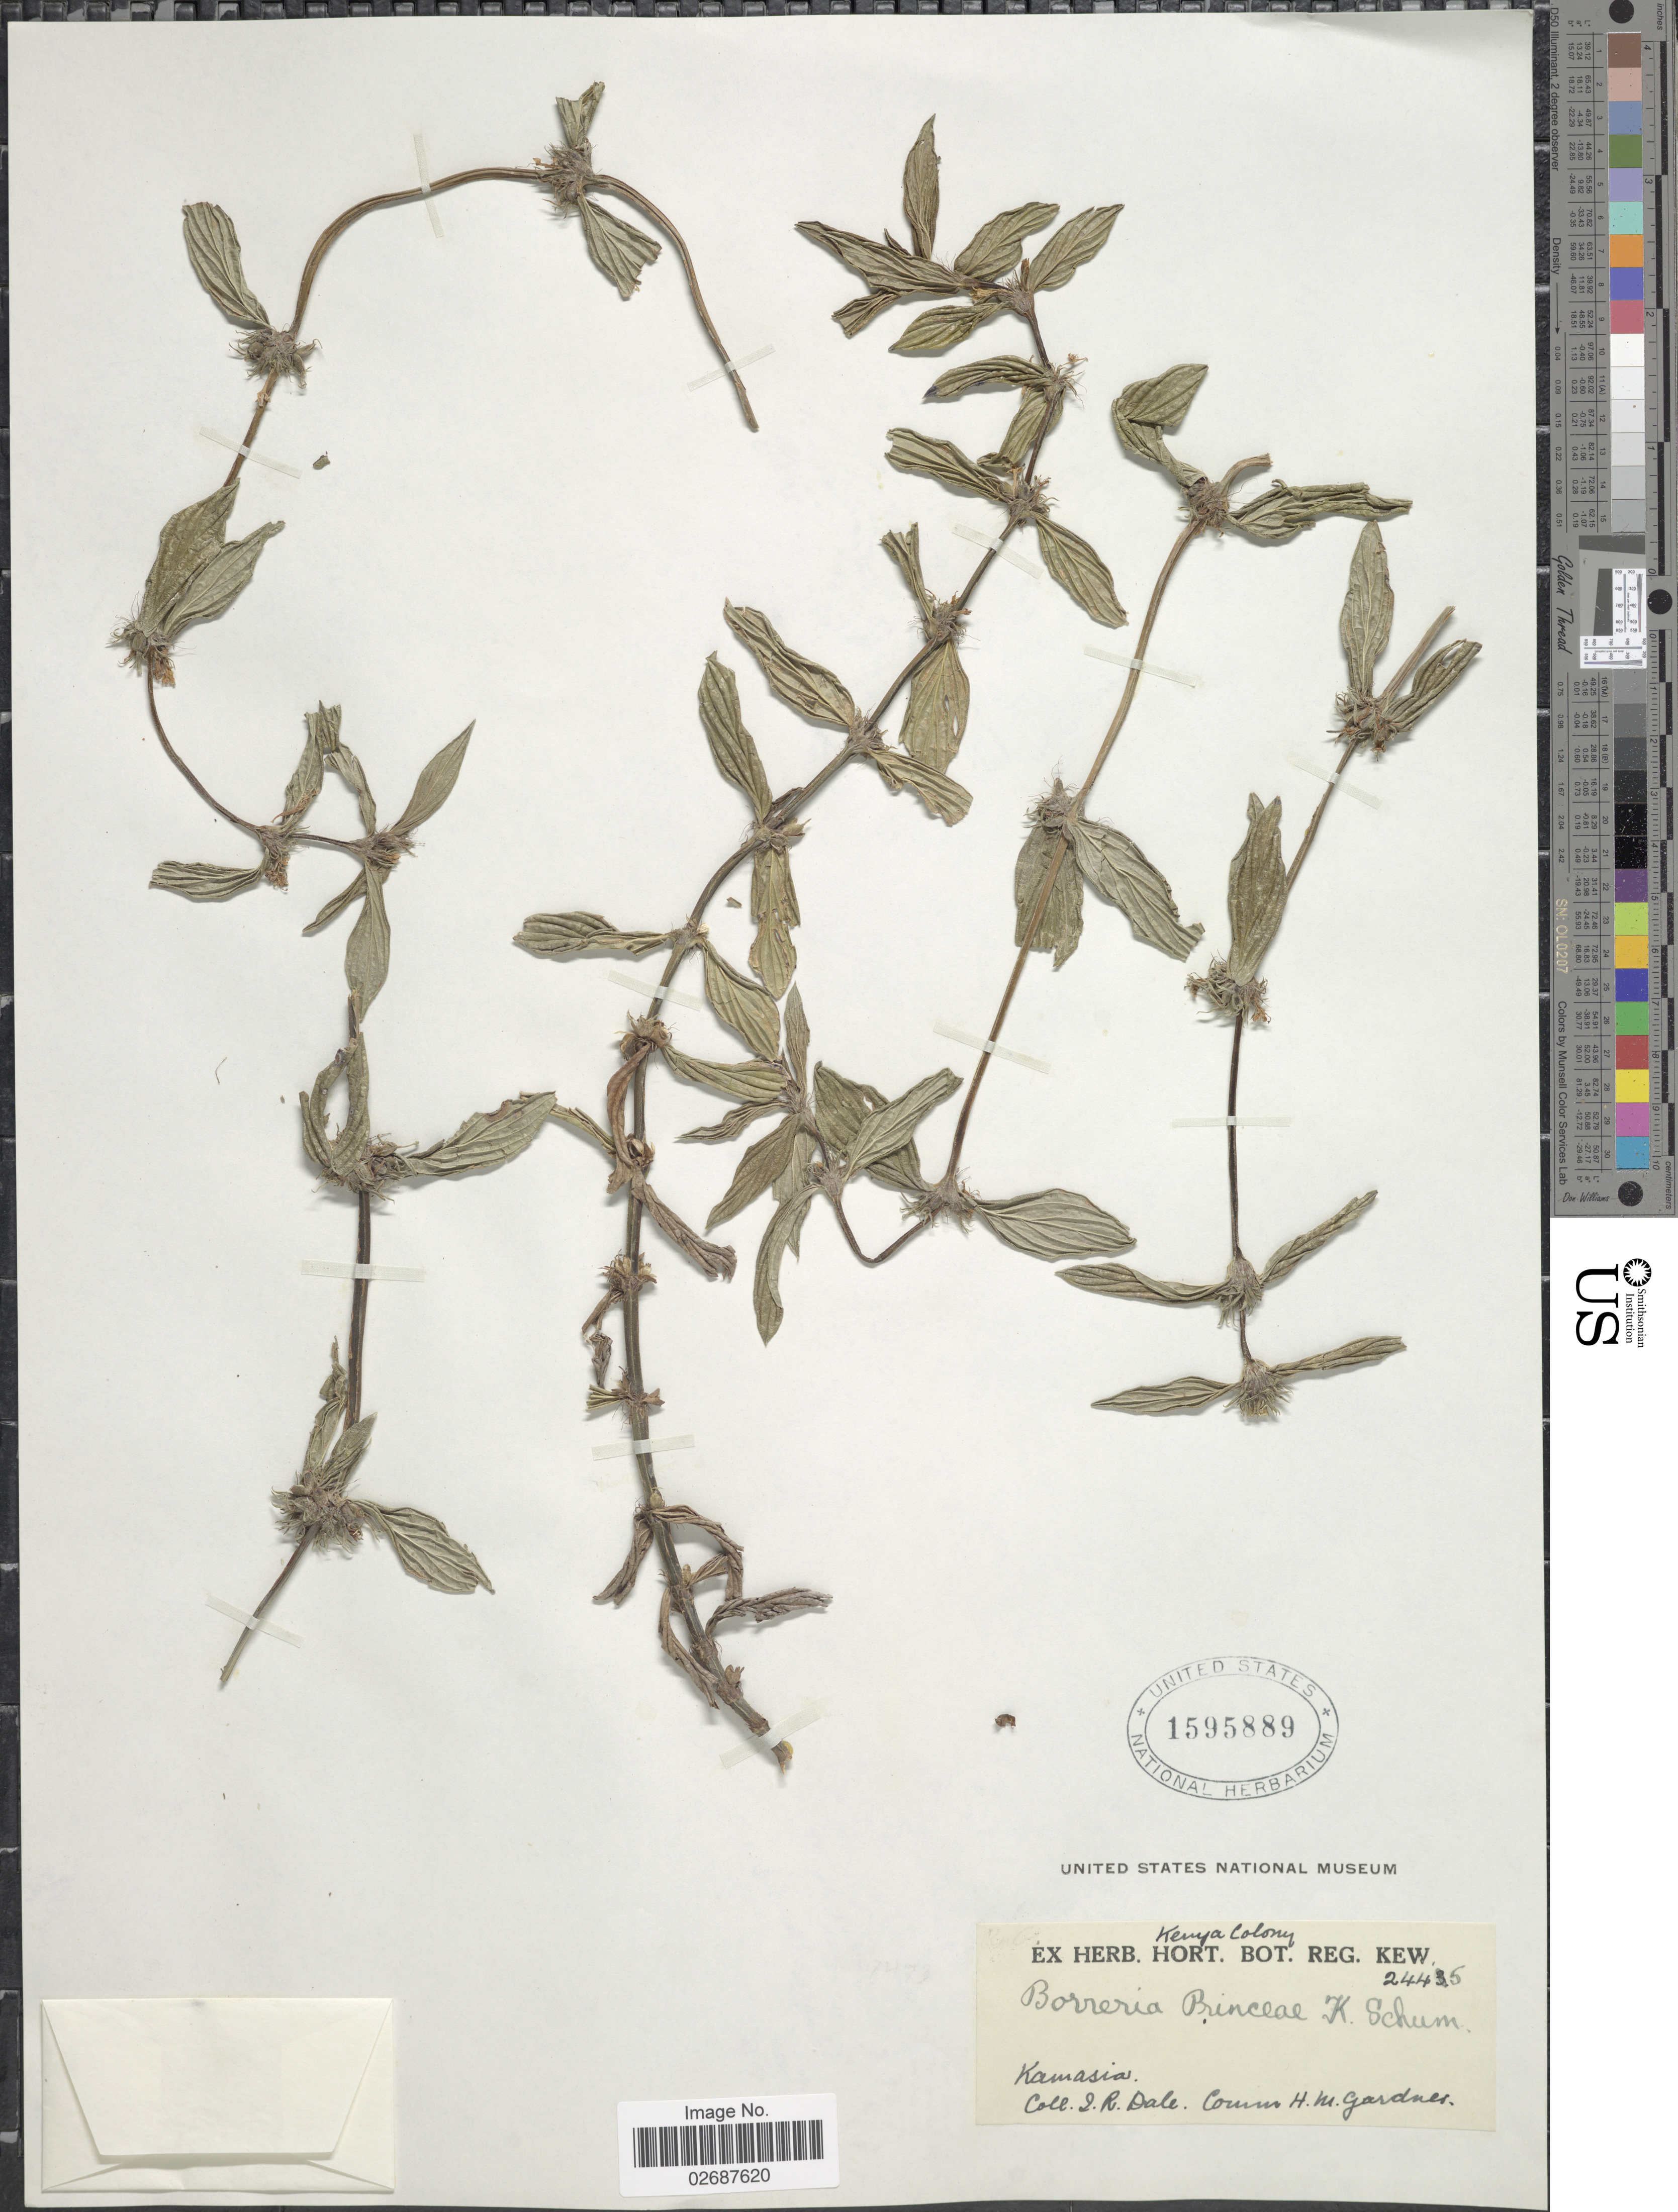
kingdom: Plantae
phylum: Tracheophyta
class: Magnoliopsida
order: Gentianales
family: Rubiaceae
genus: Borreria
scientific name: Borreria princeae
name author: K. Schum.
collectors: I. Dale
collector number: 2445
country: Kenya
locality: Kenya Colony, Kamasia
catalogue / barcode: US 1595889